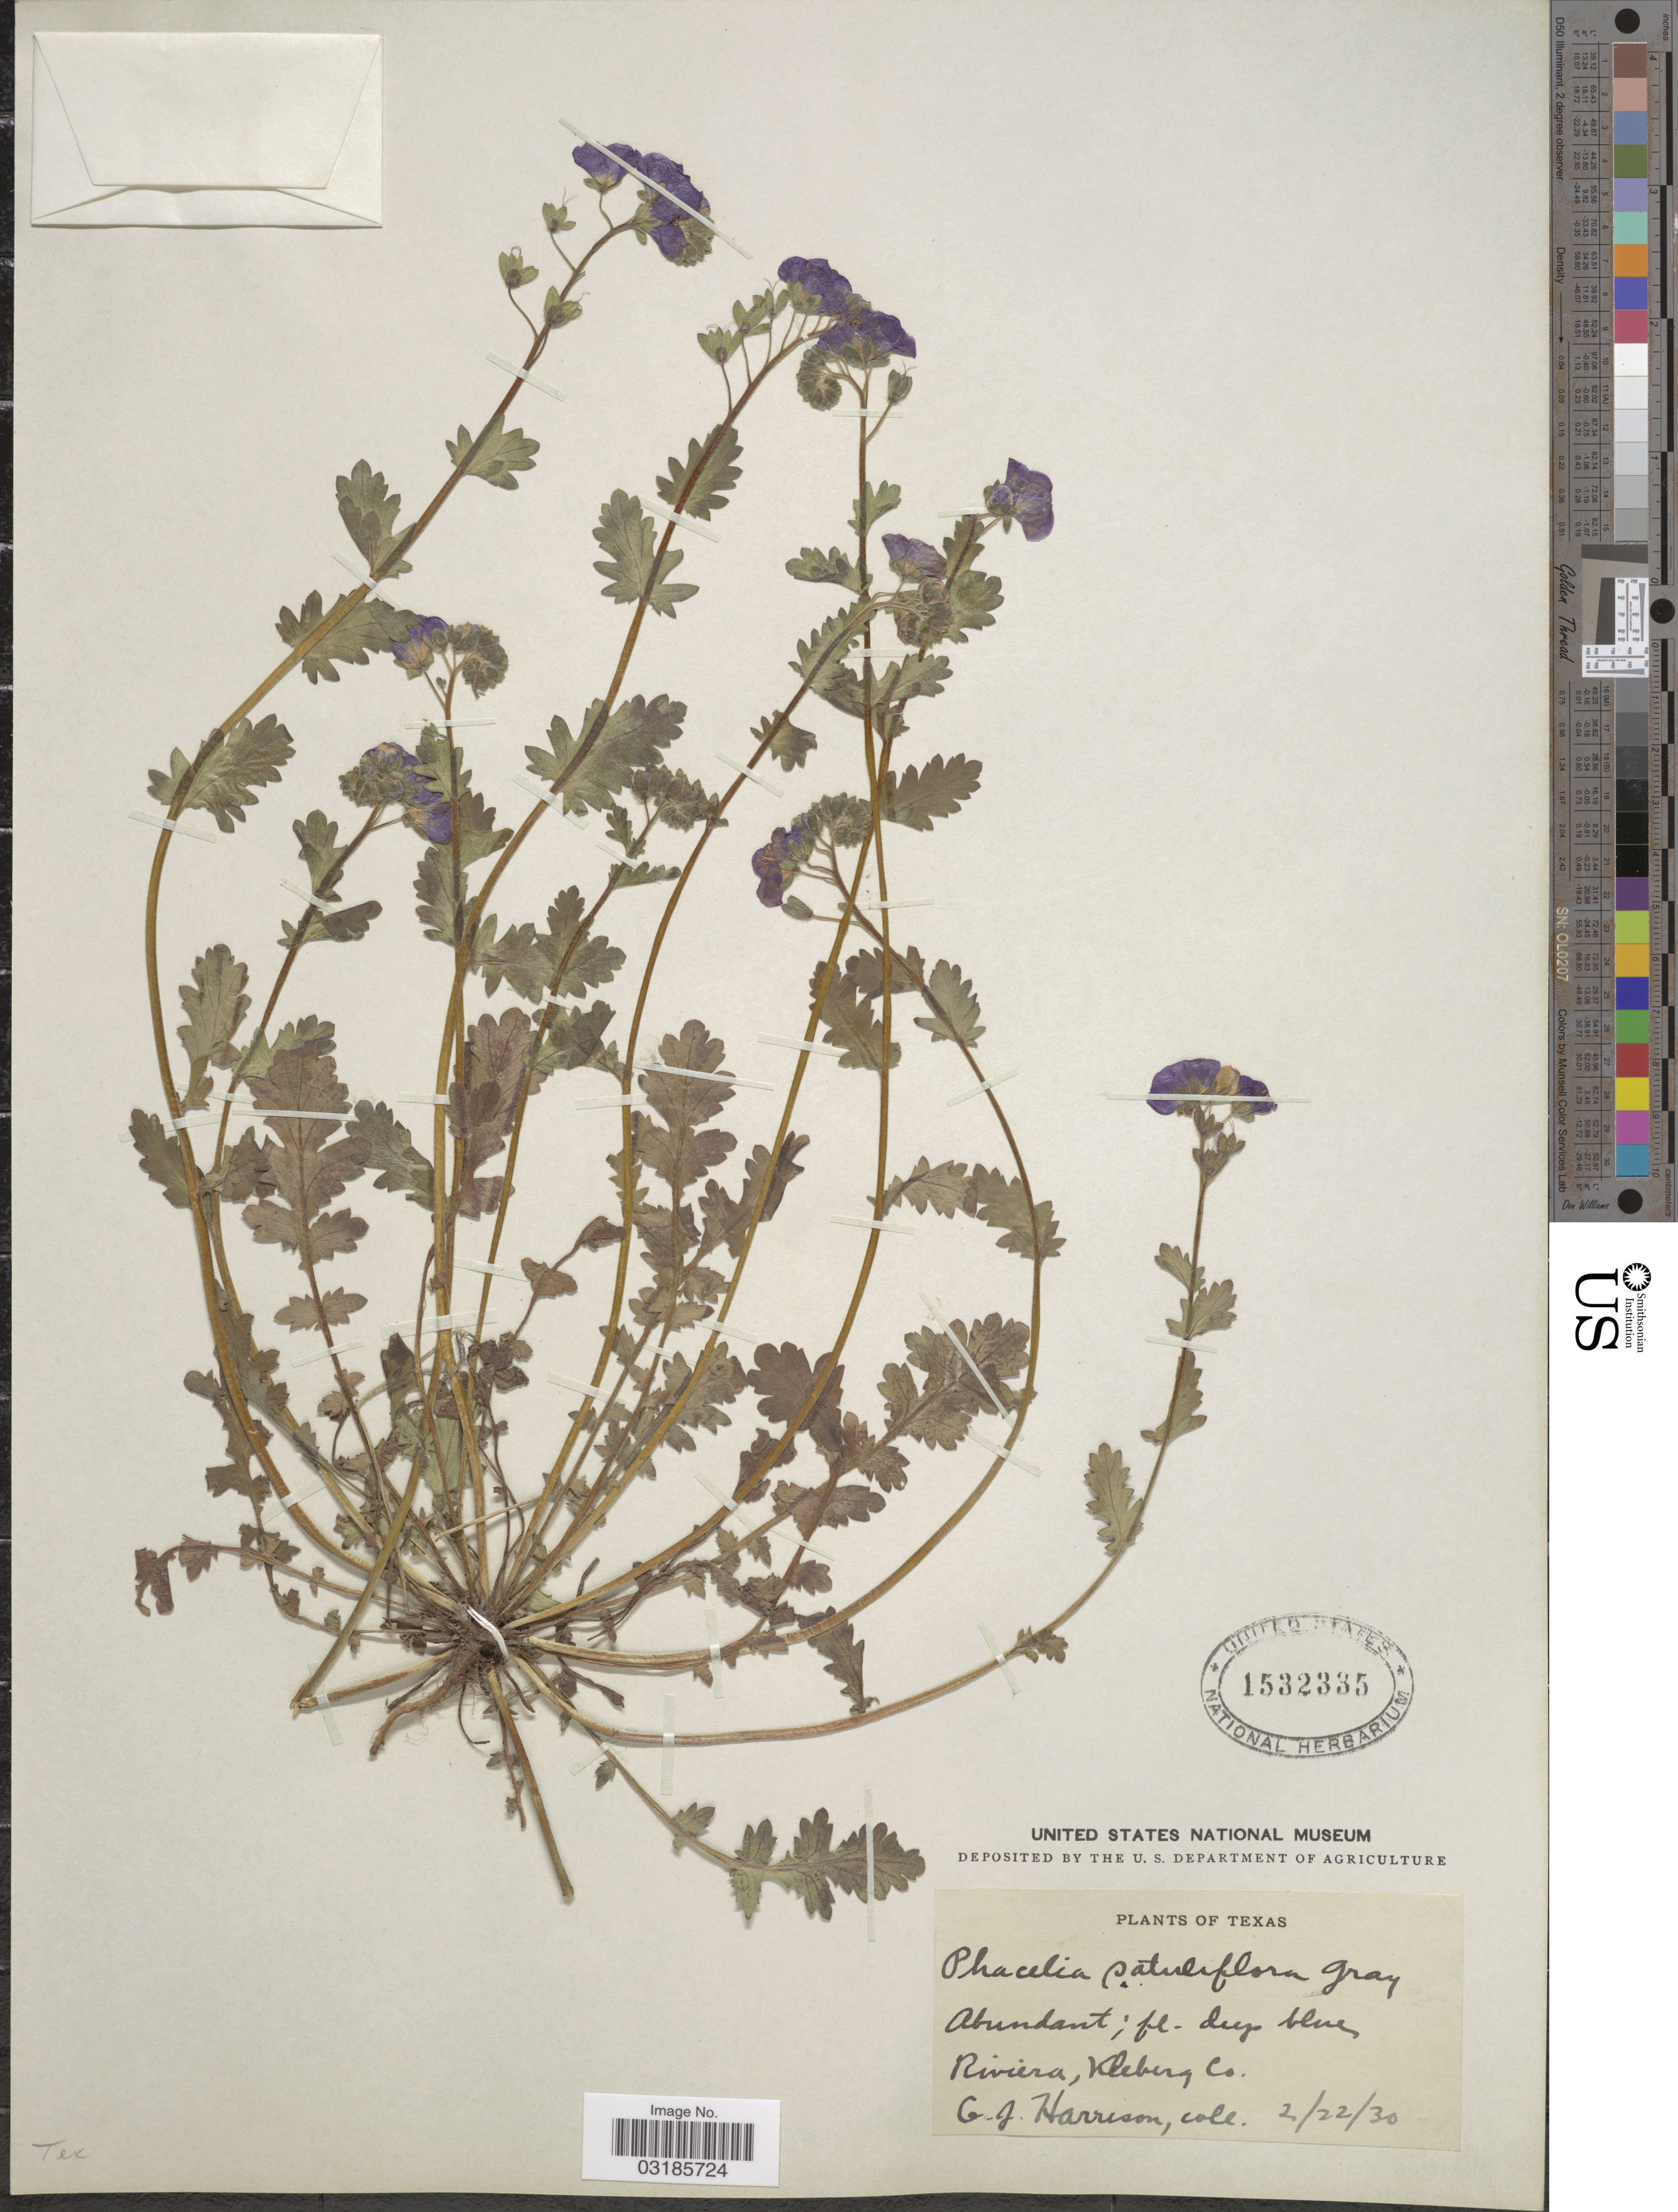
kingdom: Plantae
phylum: Tracheophyta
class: Magnoliopsida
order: Boraginales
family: Hydrophyllaceae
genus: Phacelia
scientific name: Phacelia patuliflora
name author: (Engelm. & A. Gray) A. Gray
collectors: G. J. Harrison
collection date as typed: Transcribed d/m/y: 22/2/30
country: United States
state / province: Texas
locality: Riviera, Kleberg Co.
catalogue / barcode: US 1532335